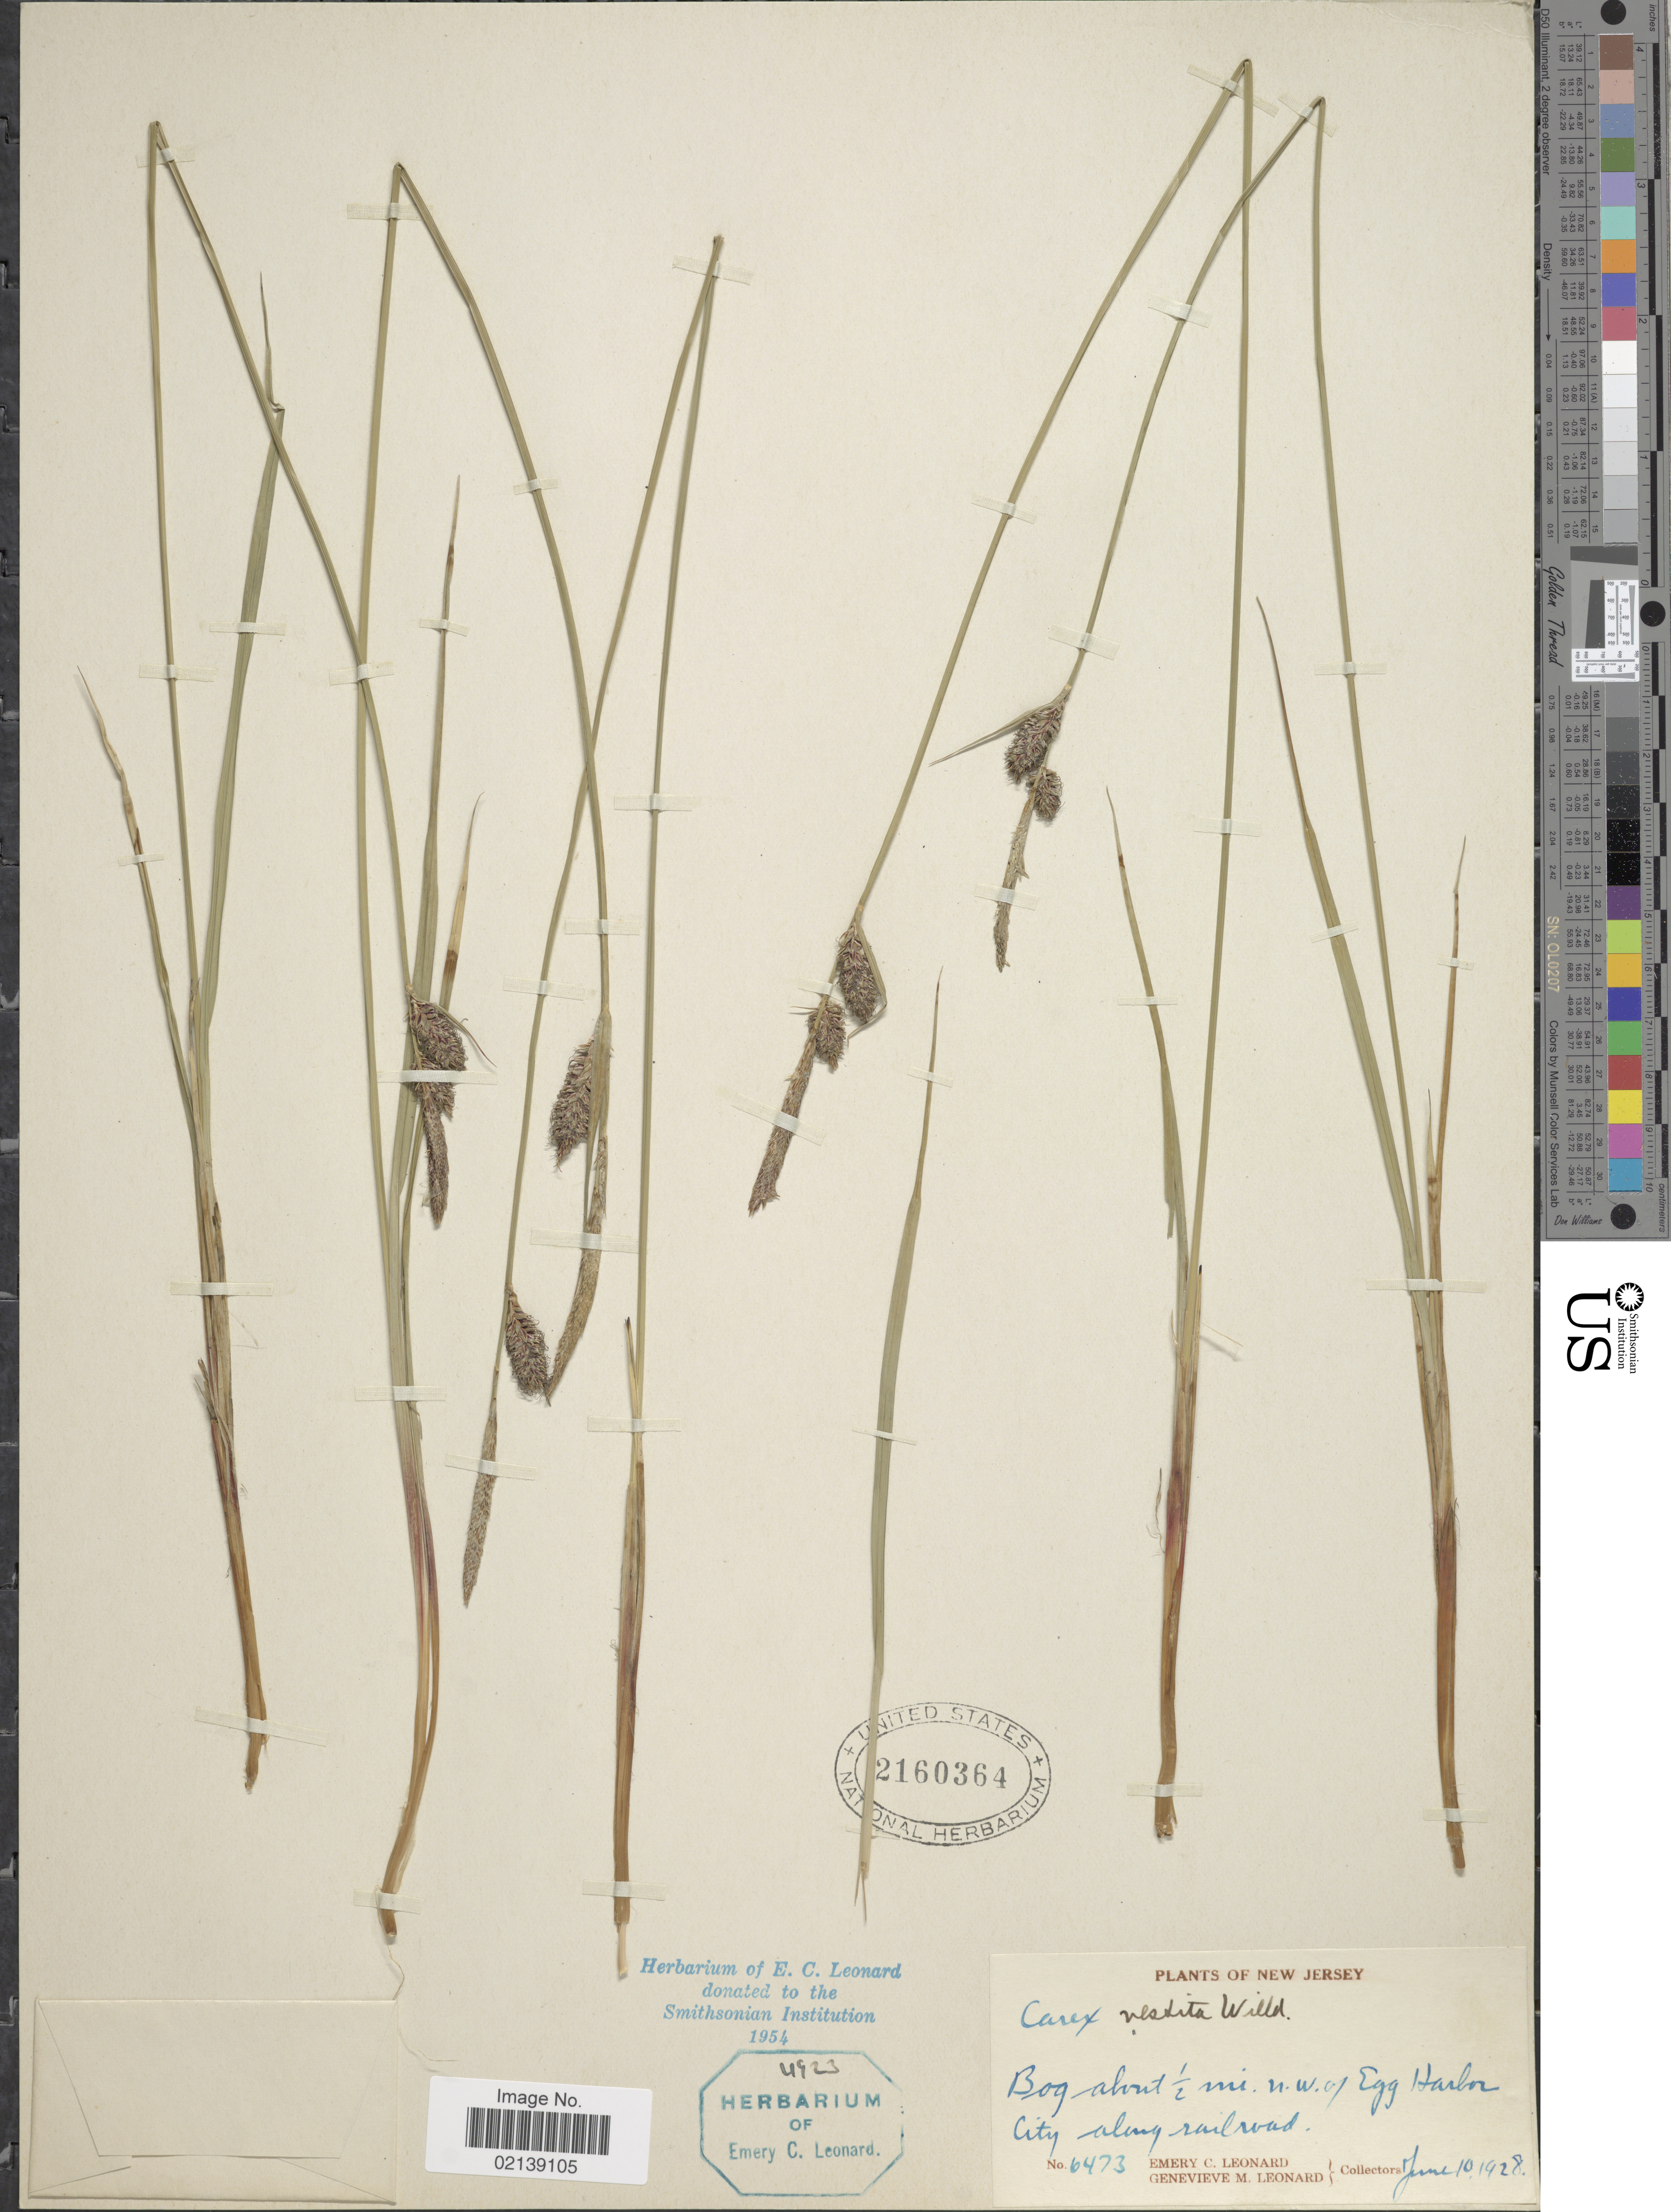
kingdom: Plantae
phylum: Tracheophyta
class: Liliopsida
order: Poales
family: Cyperaceae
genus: Carex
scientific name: Carex vestita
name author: Willd.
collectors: E. C. Leonard & G. M. Leonard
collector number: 6473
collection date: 1928-06-10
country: United States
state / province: New Jersey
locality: Bog about ½ mi N.W. of Egg Harbor City along railroad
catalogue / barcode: US 2160364